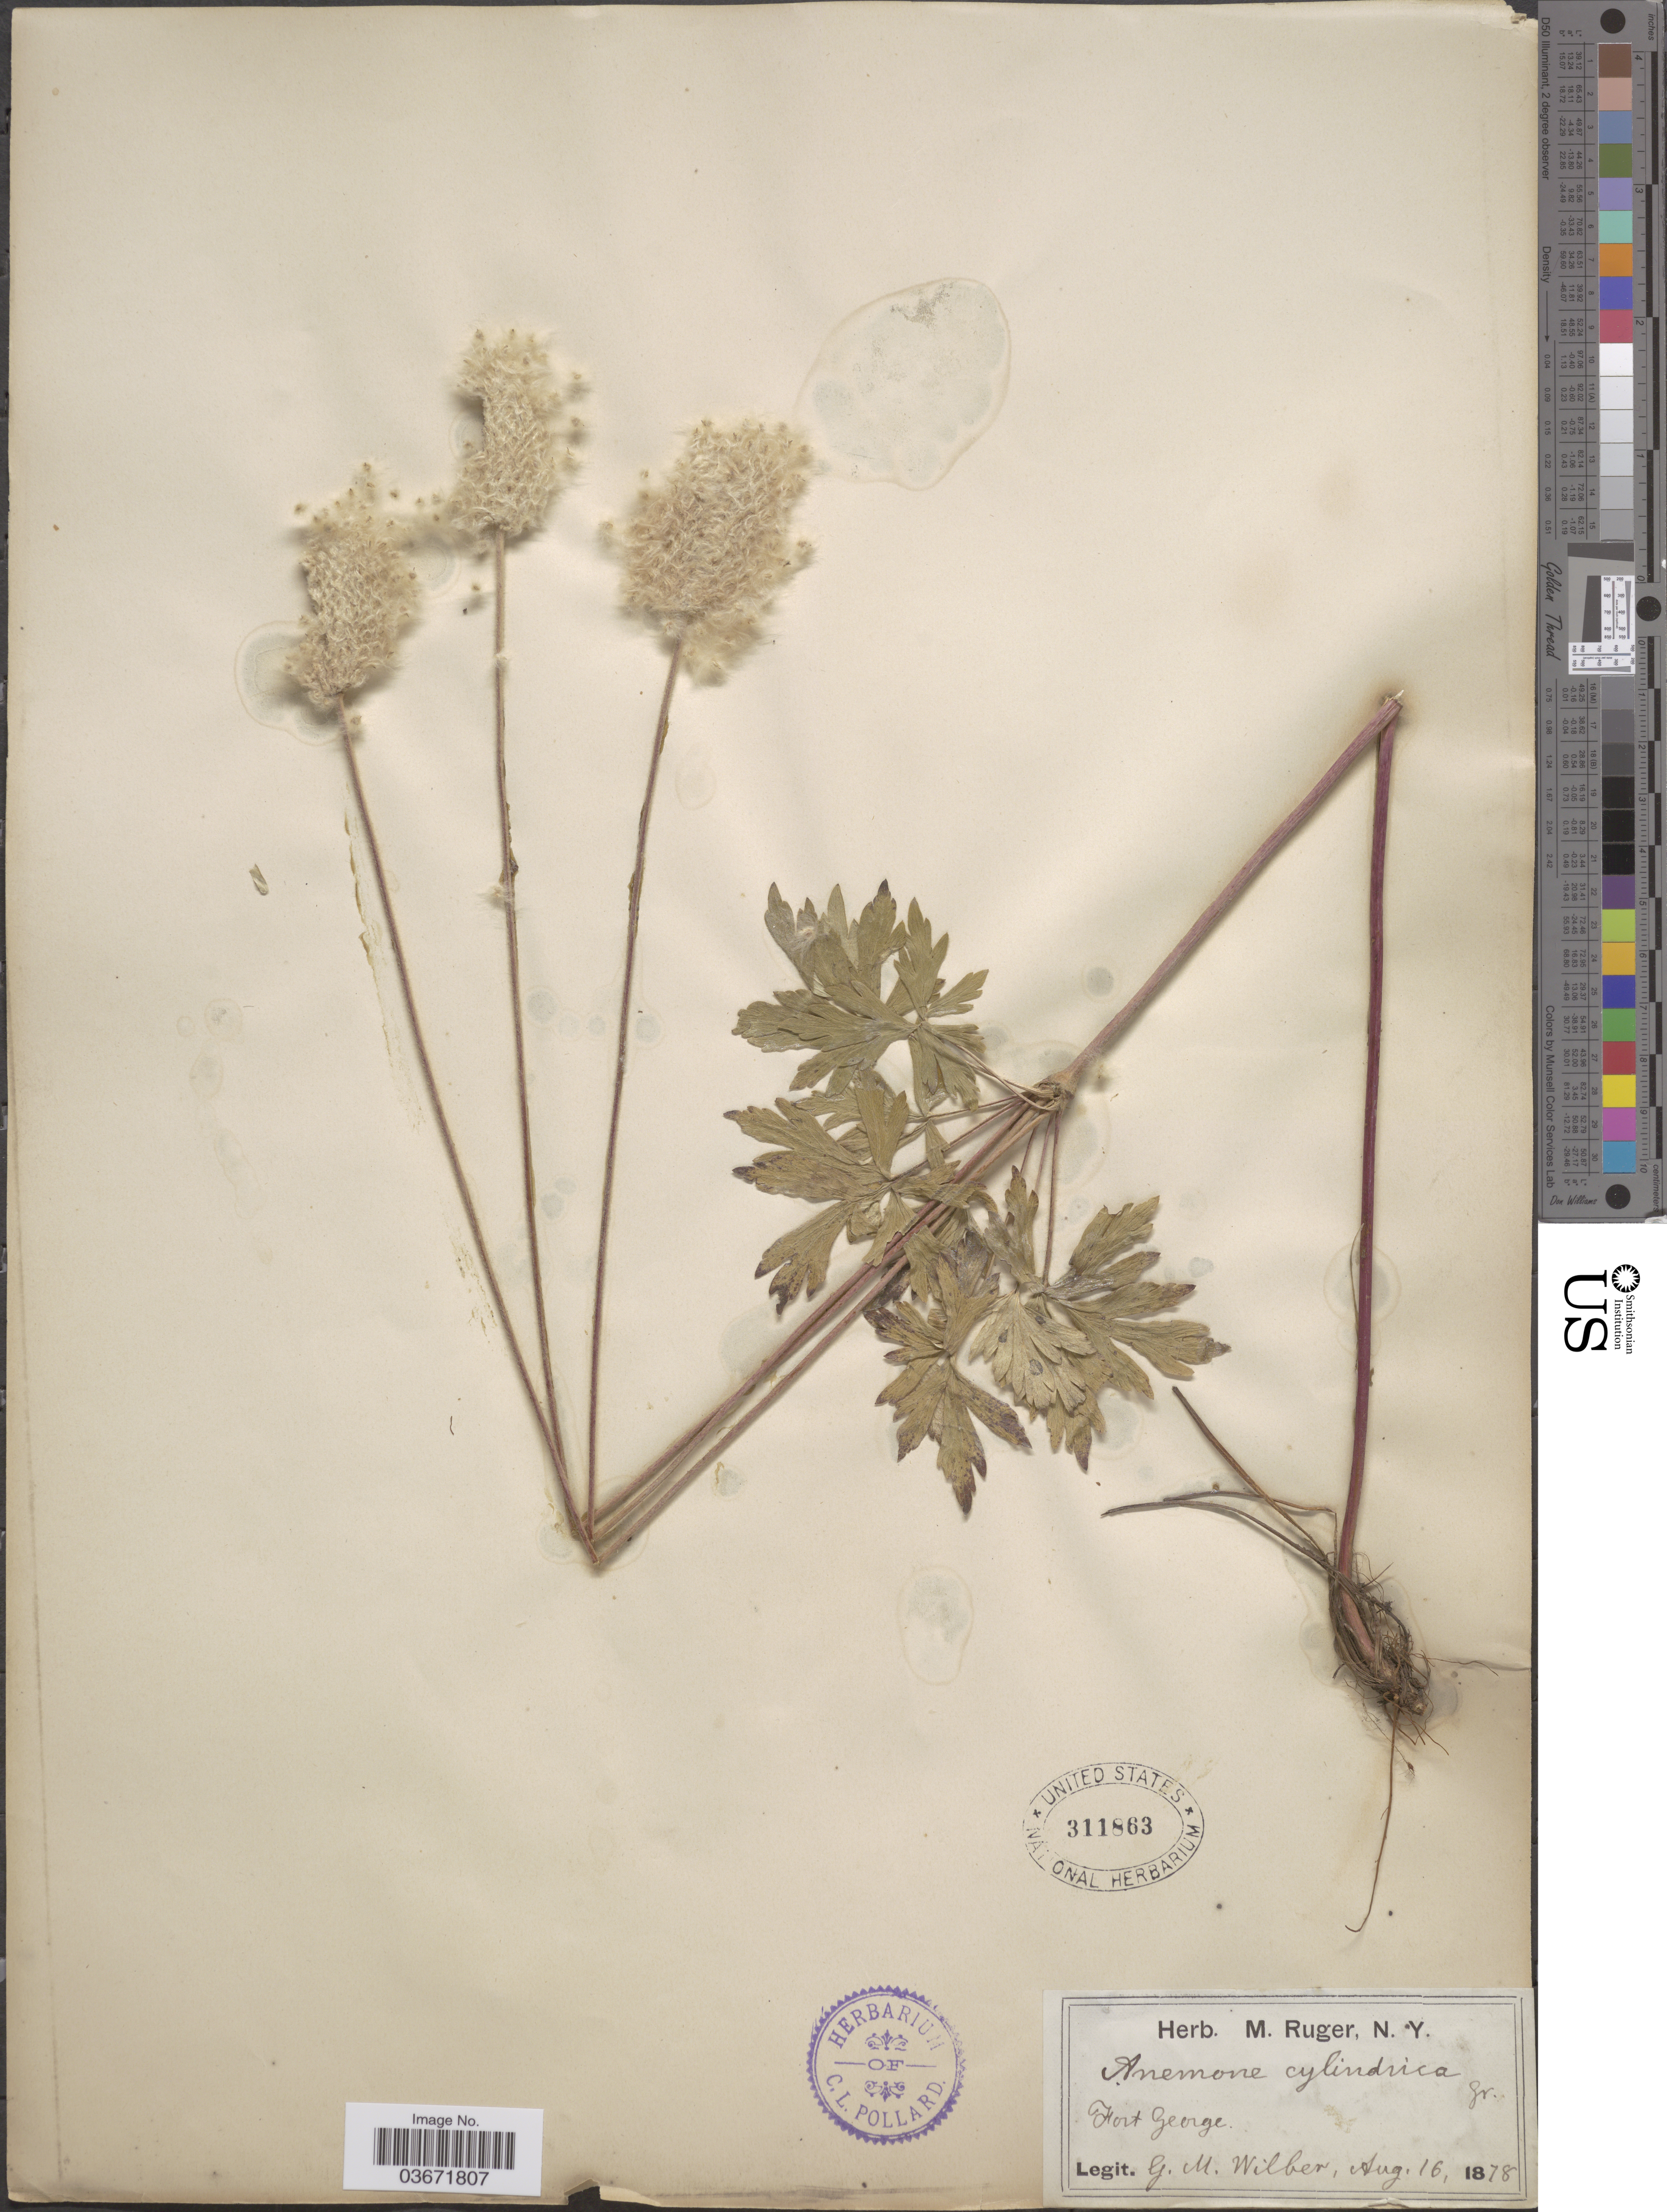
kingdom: Plantae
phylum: Tracheophyta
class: Magnoliopsida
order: Ranunculales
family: Ranunculaceae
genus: Anemone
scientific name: Anemone cylindrica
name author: A. Gray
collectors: G. Wilber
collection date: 1878-08-16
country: United States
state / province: New York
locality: Fort George.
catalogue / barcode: US 311863